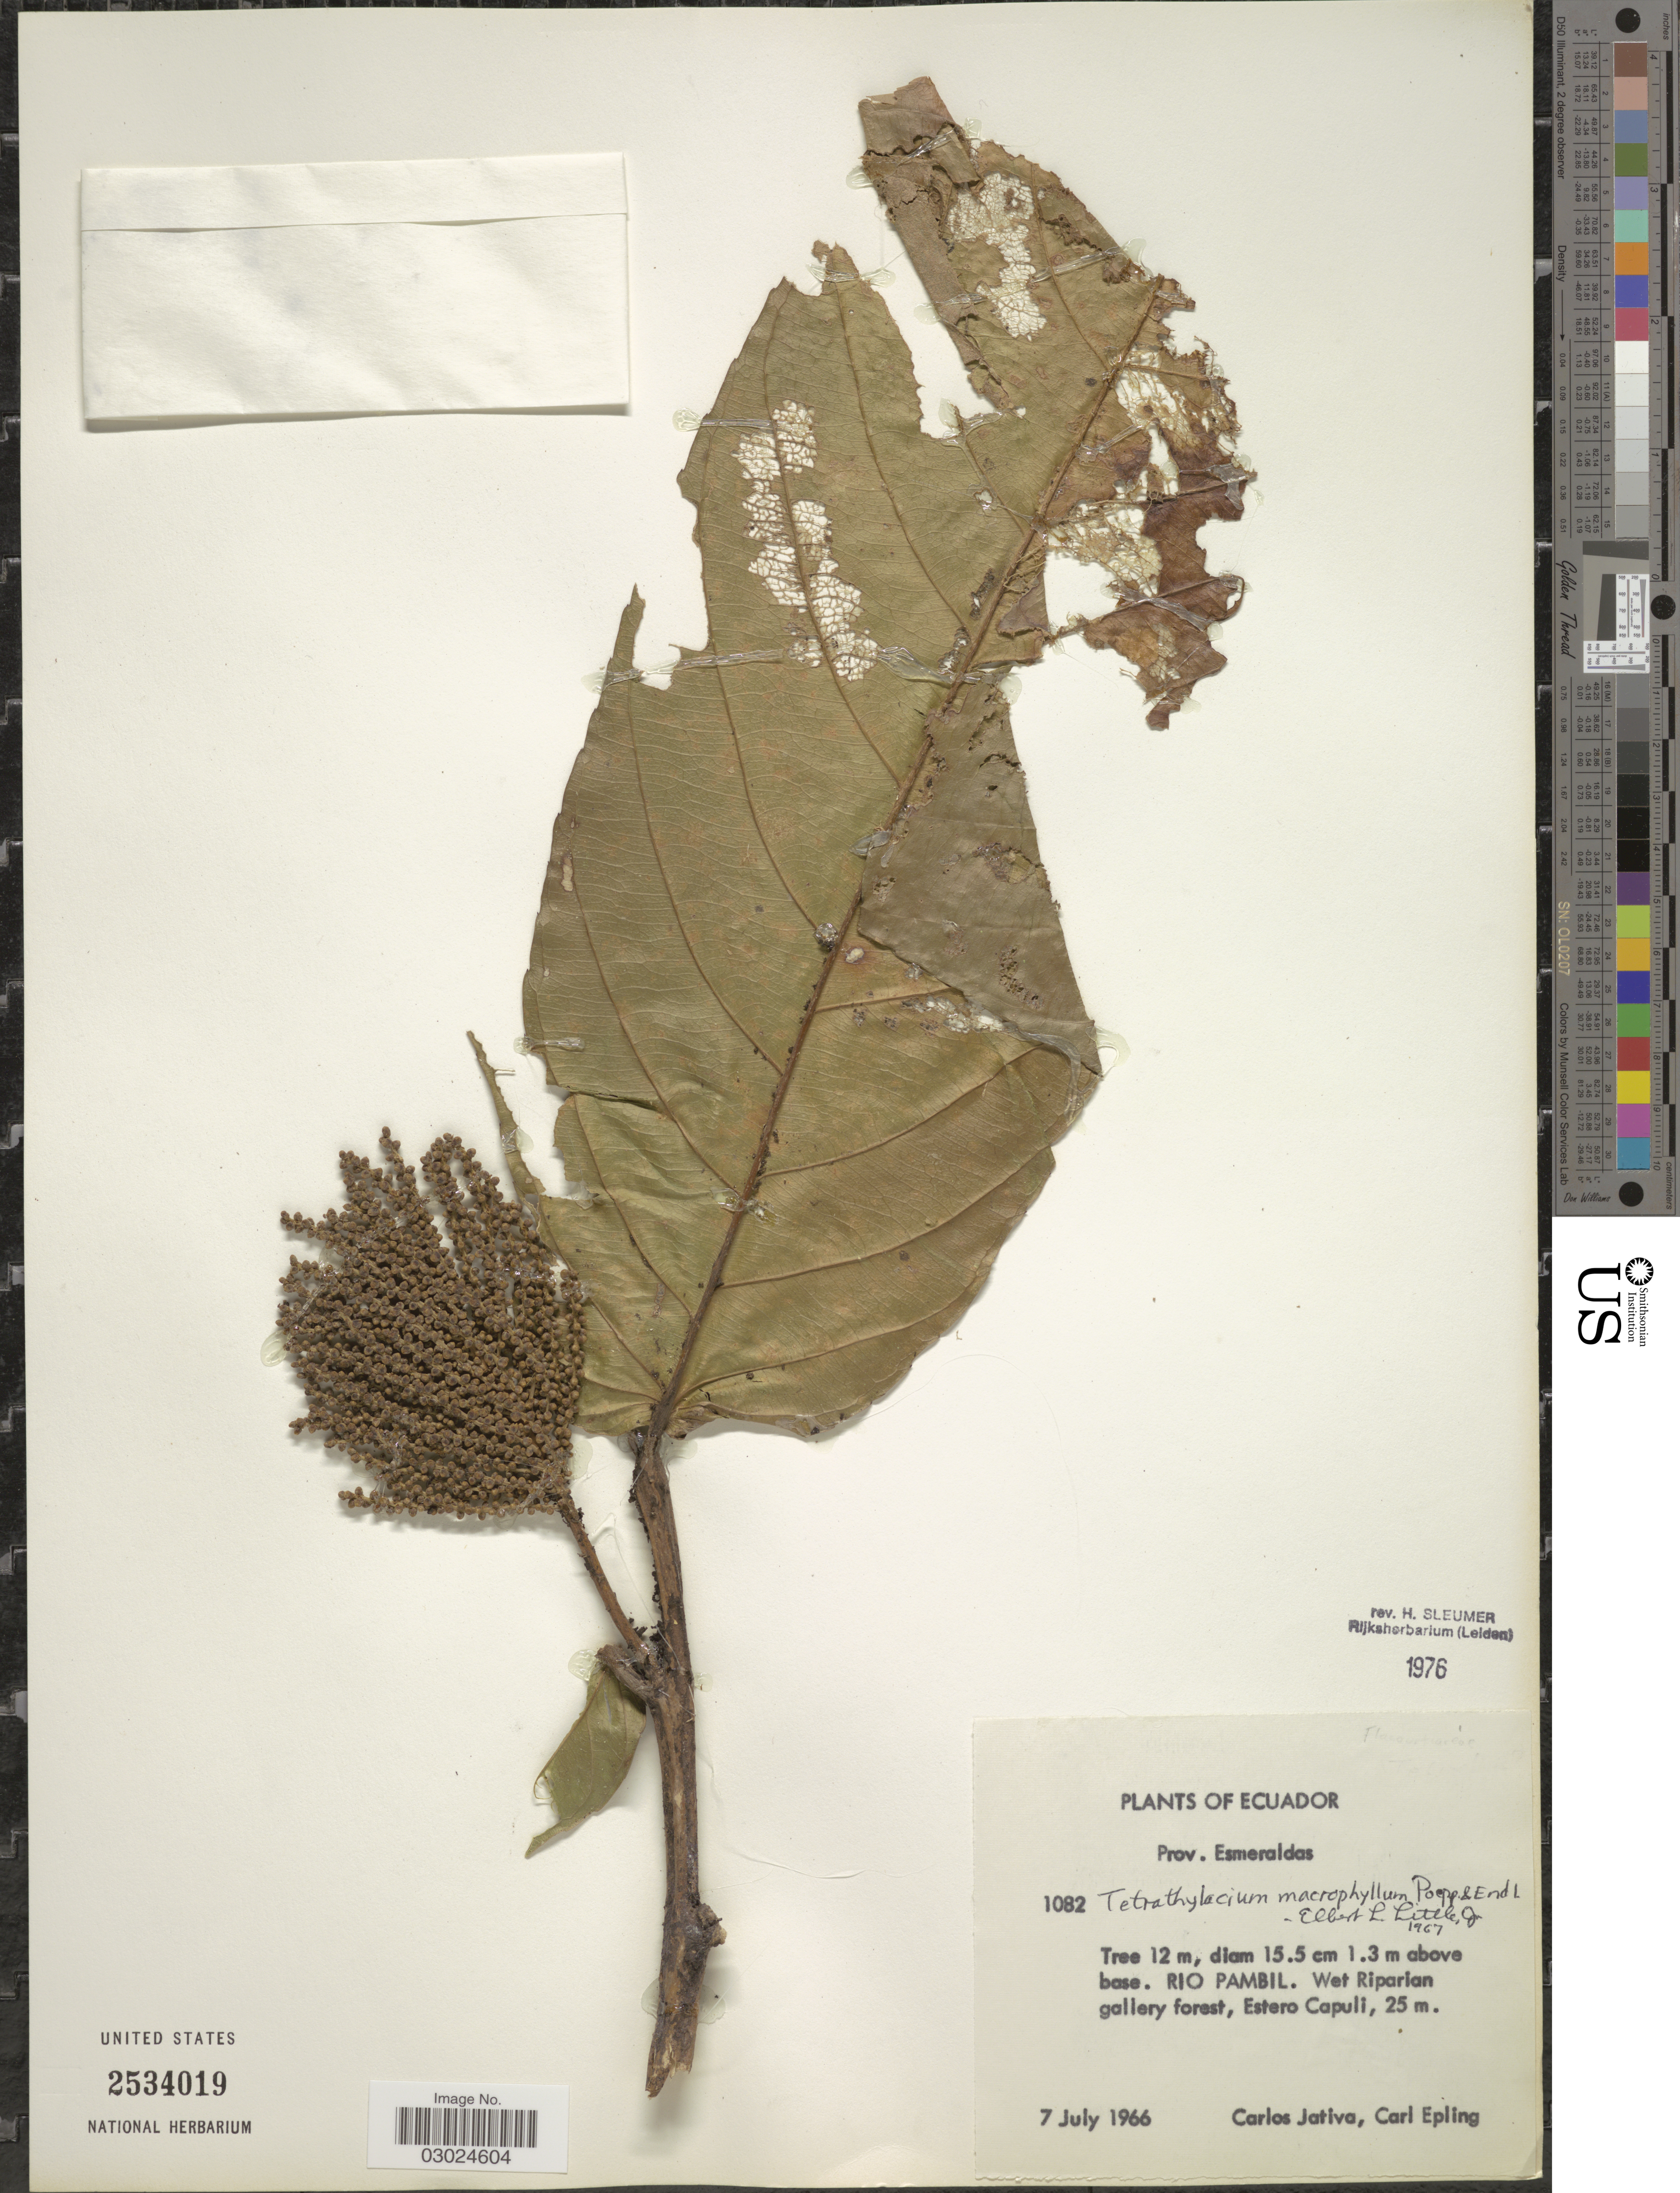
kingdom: Plantae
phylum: Tracheophyta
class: Magnoliopsida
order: Malpighiales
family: Salicaceae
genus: Tetrathylacium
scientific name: Tetrathylacium macrophyllum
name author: Poepp.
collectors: C. D. Játiva & C. C. Epling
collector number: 1082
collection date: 1966-07-07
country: Ecuador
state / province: Esmeraldas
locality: Rio Pambil. Estero Capuli.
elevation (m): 25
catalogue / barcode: US 2534019